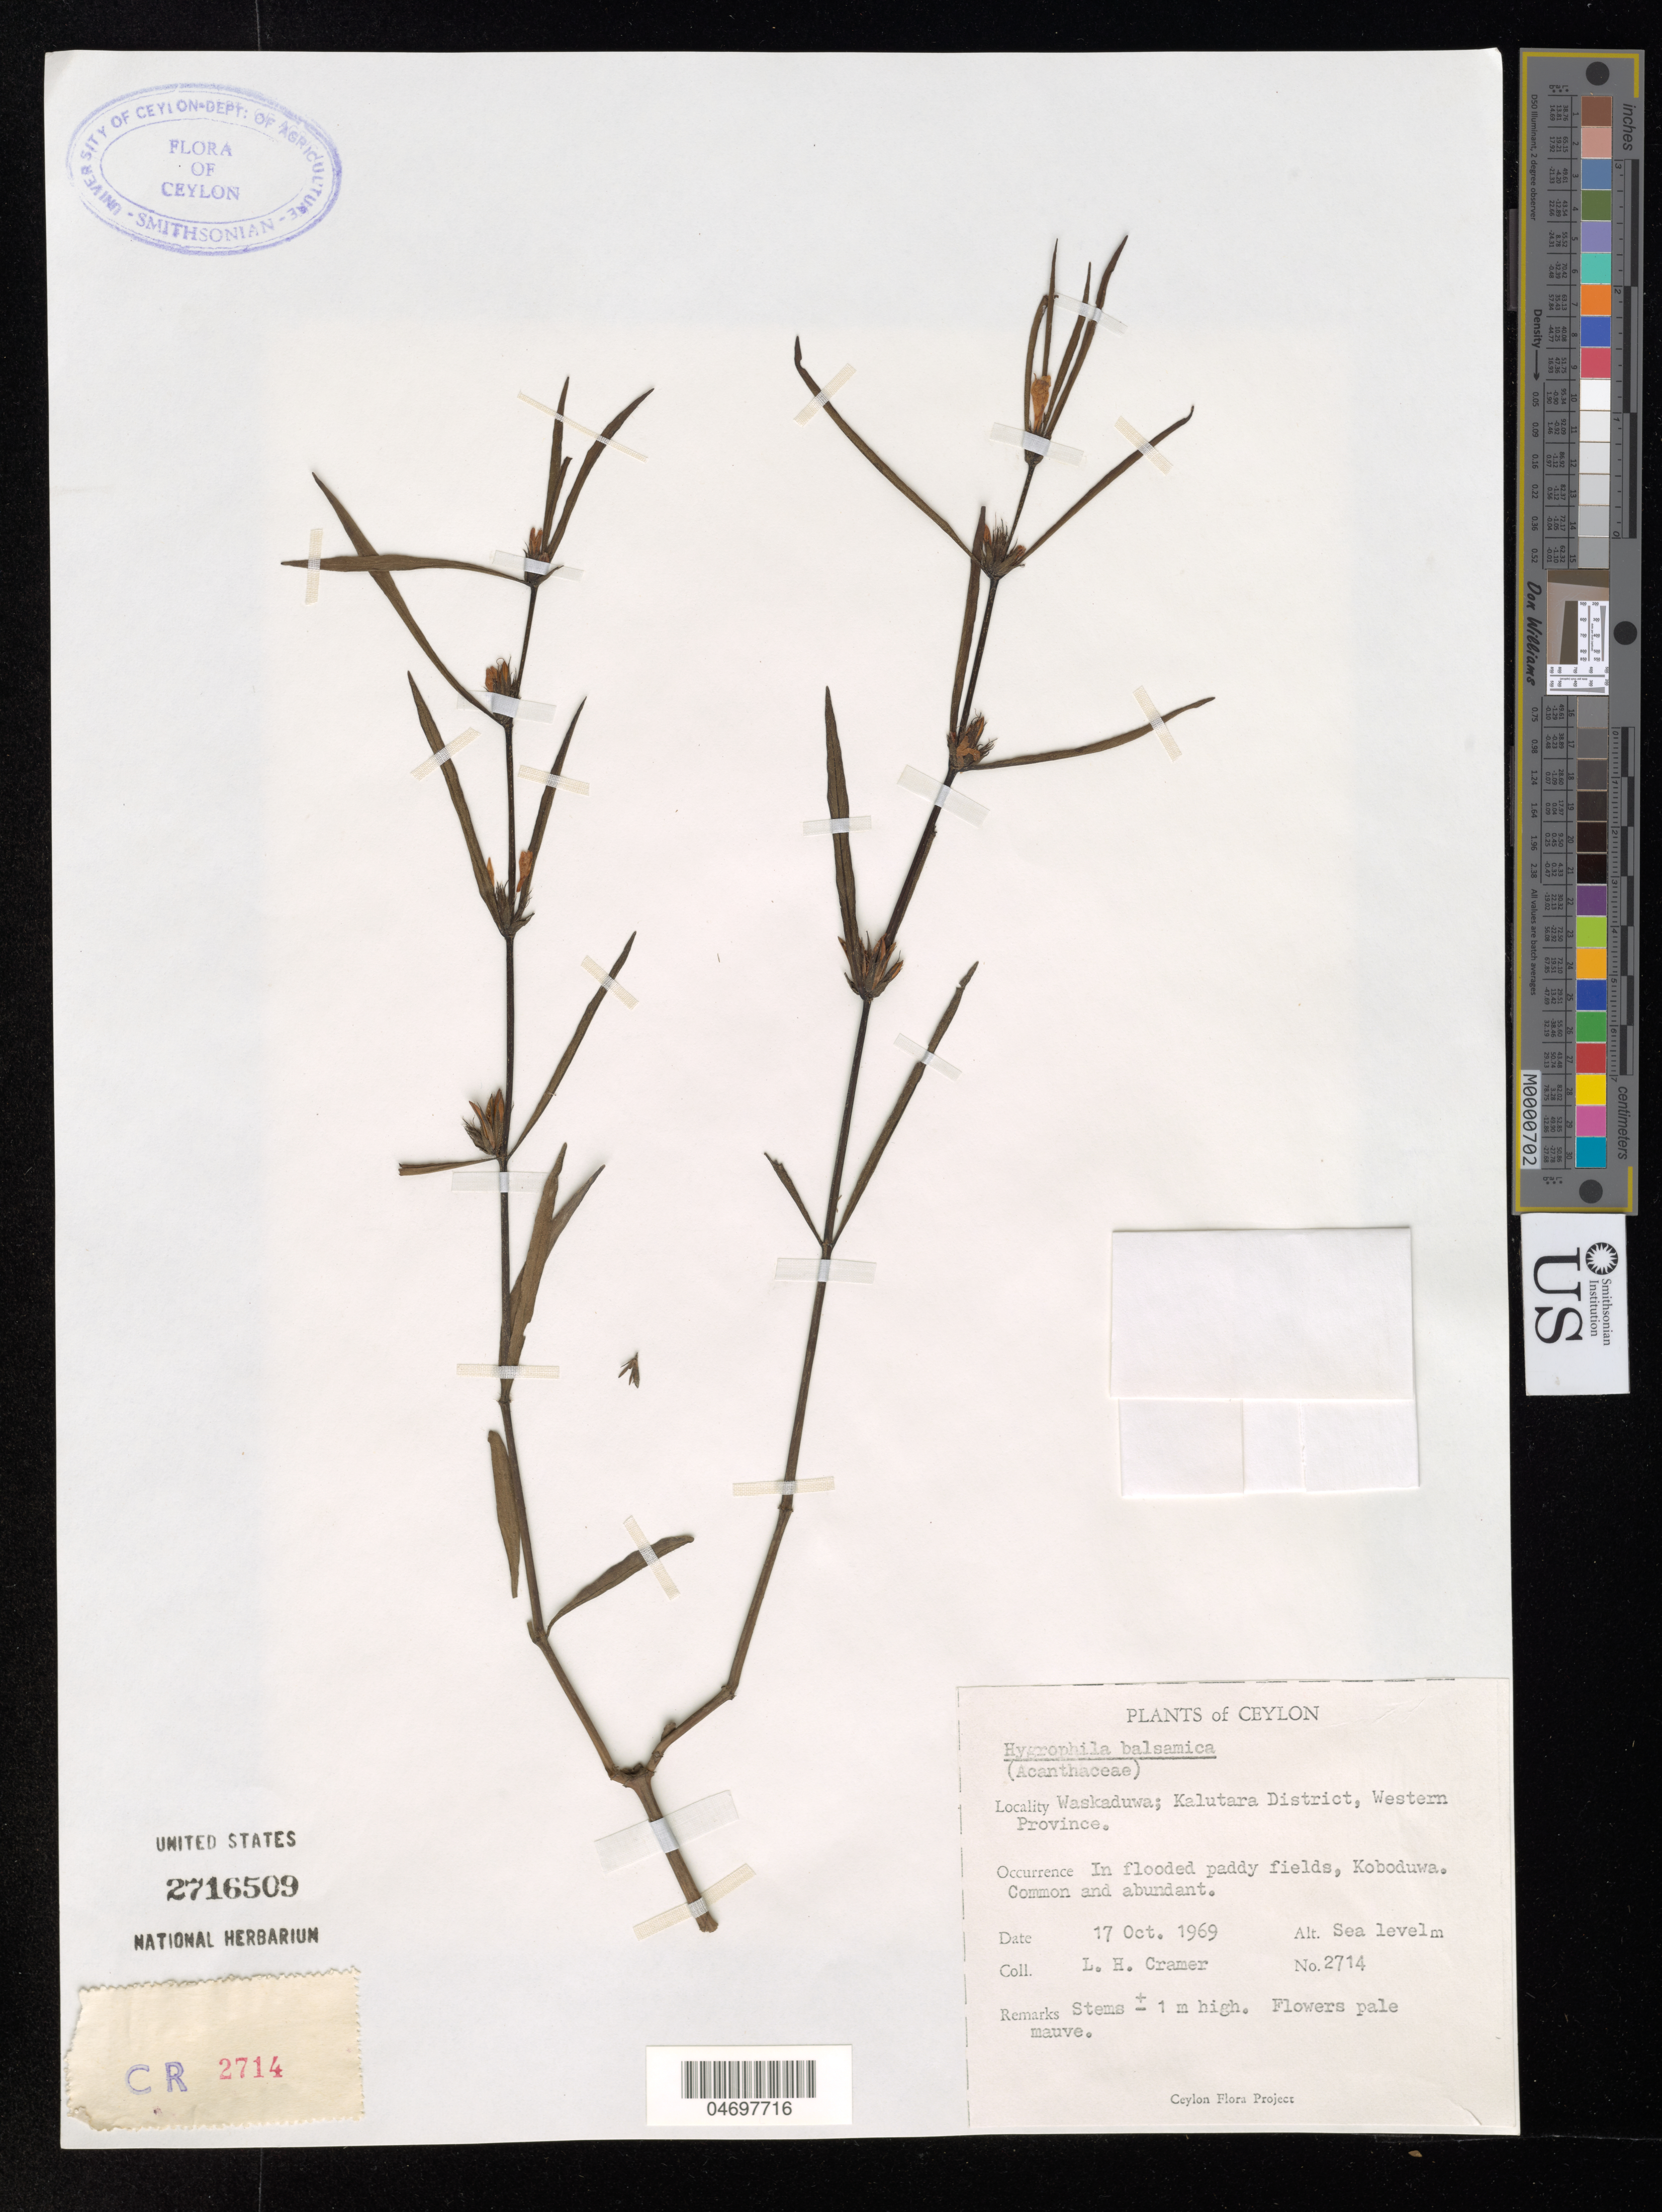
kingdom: Plantae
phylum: Tracheophyta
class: Magnoliopsida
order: Lamiales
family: Acanthaceae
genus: Hygrophila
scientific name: Hygrophila balsamica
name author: Raf.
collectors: L. H. Cramer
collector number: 2714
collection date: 1969-10-17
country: Sri Lanka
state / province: Western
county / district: Kalutara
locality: Ceylon, Waskaduwa.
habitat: In flooded paddy fields.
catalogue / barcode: US 2716509